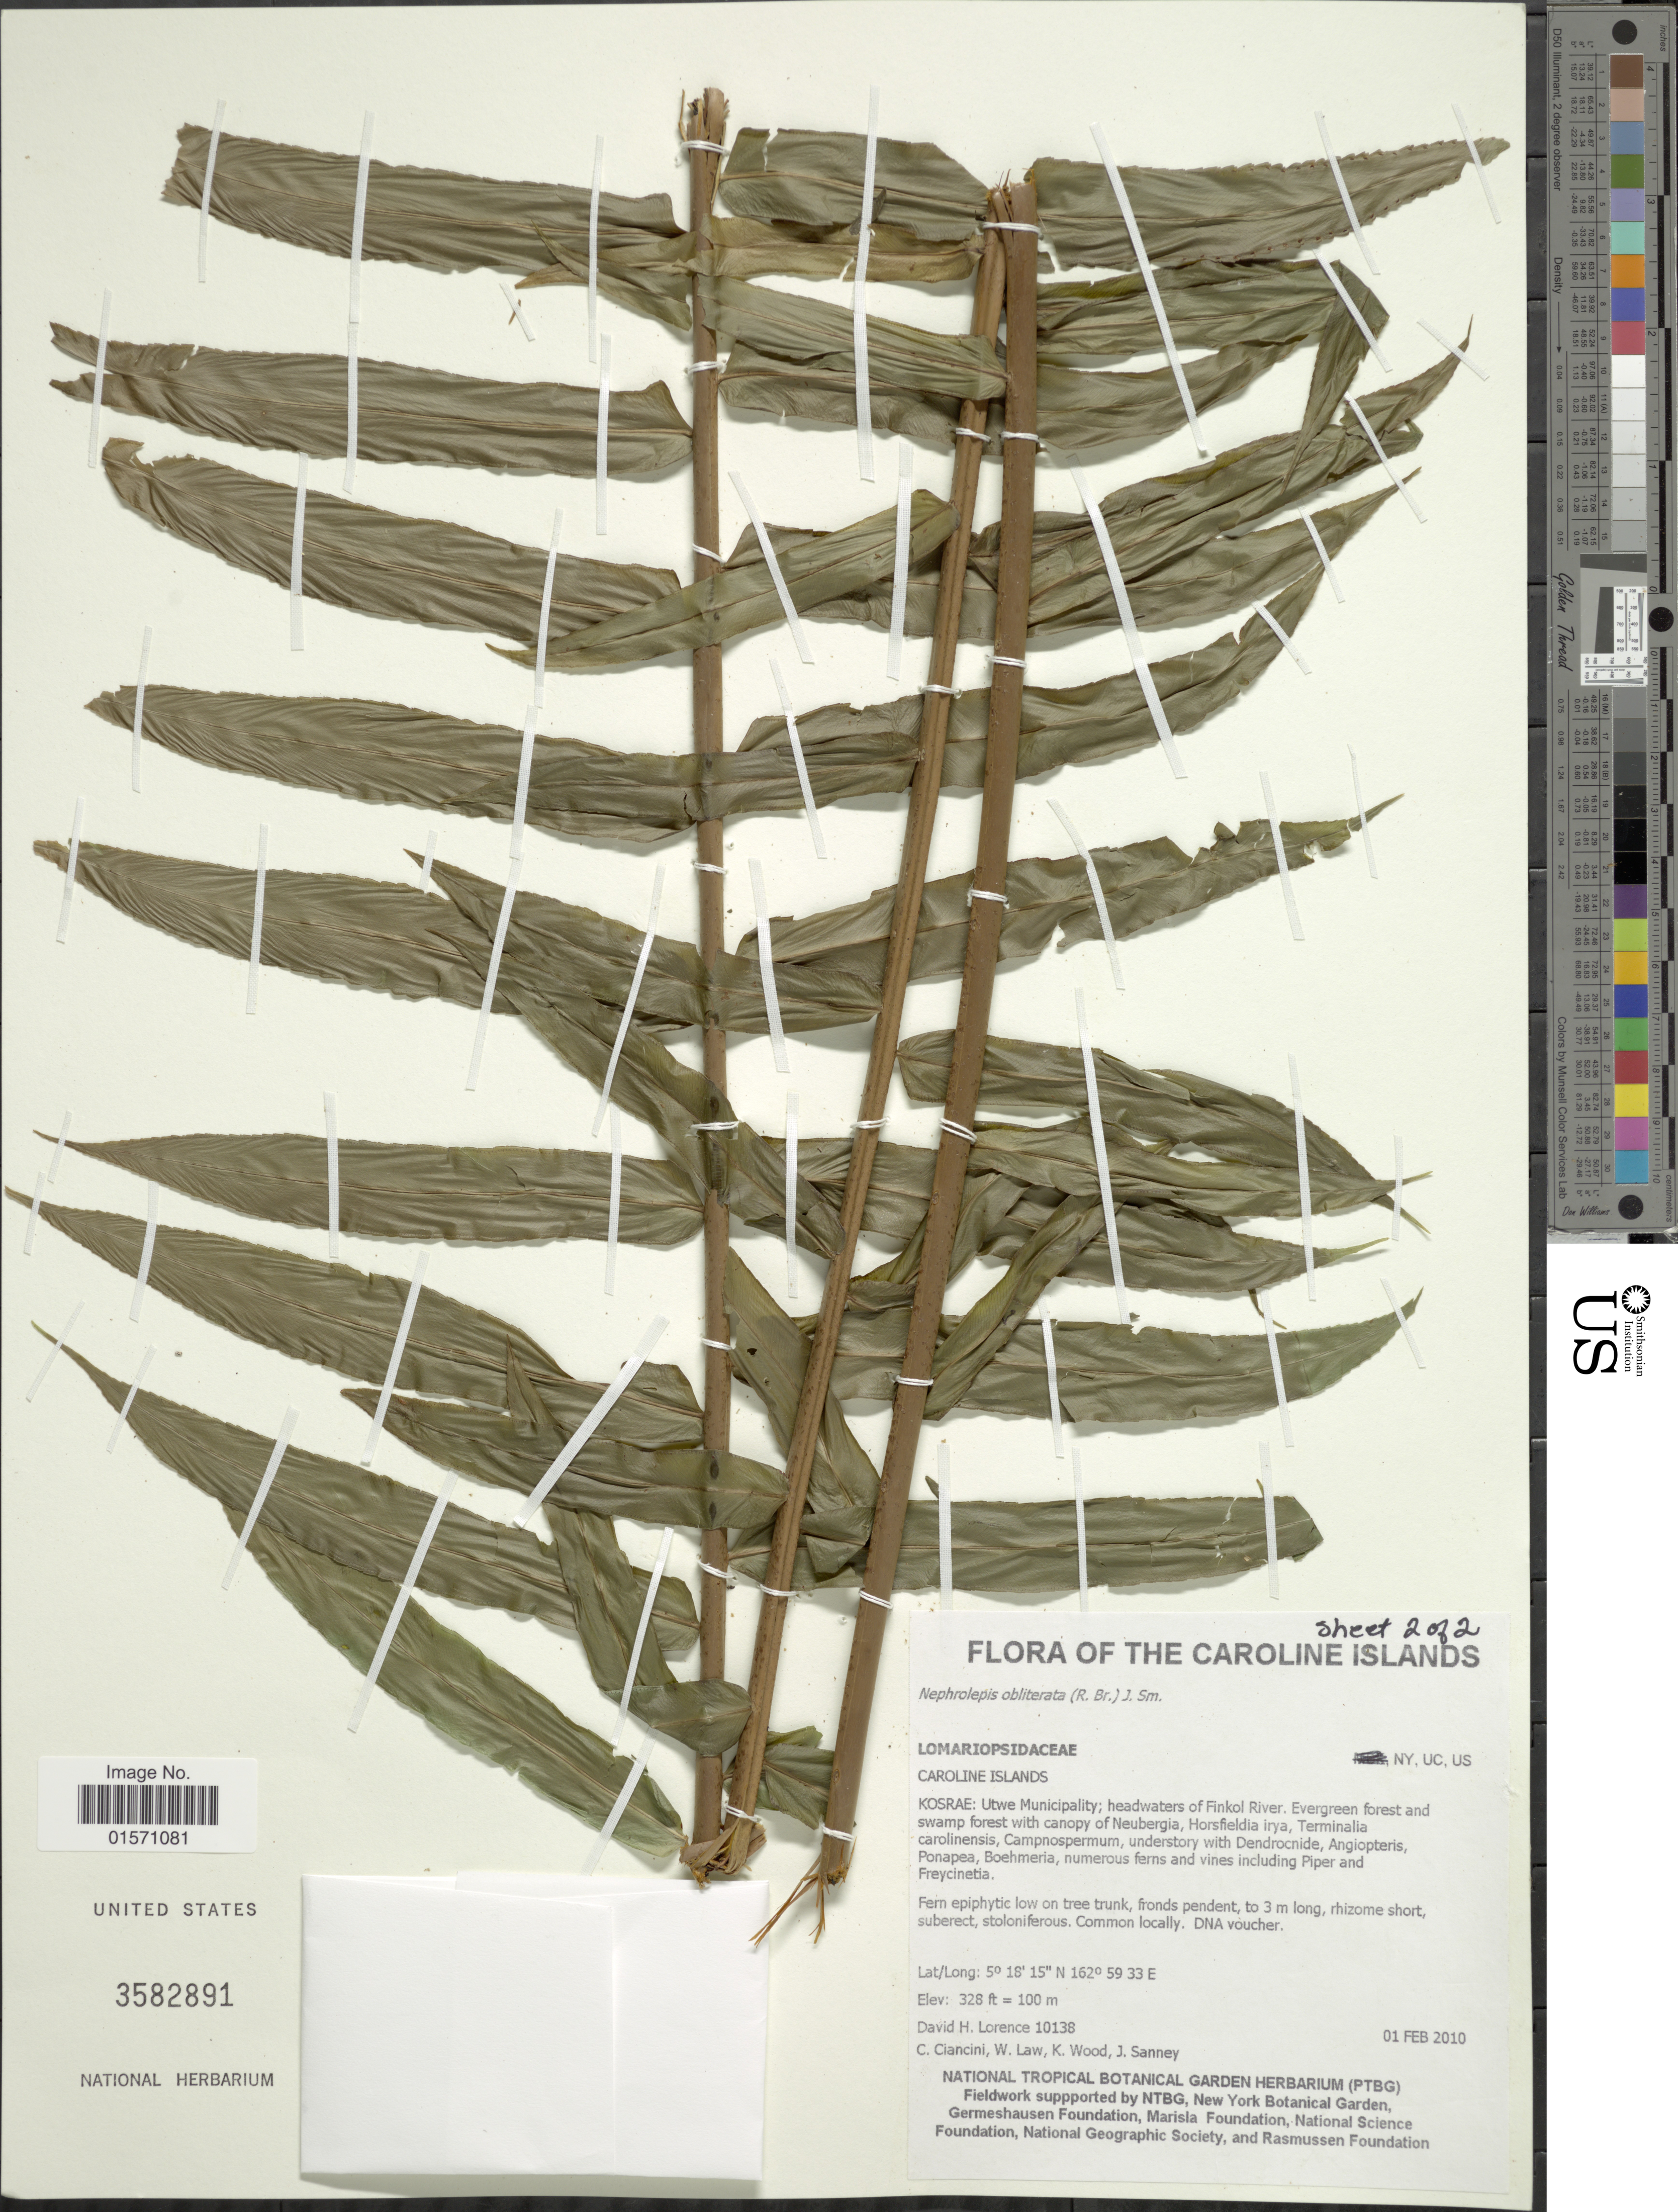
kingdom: Plantae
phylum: Tracheophyta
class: Polypodiopsida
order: Polypodiales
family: Nephrolepidaceae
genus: Nephrolepis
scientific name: Nephrolepis obliterata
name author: (R. Br.) J. Sm.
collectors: D. Lorence, C. Cianchini, K. R. Wood & J. Sanney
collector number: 10138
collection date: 2010-02-01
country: Micronesia, Federated States of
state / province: Kosrae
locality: Caroline Islands. Utwe Municipality; headwaters of Finkol River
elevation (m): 100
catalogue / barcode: US 3582891